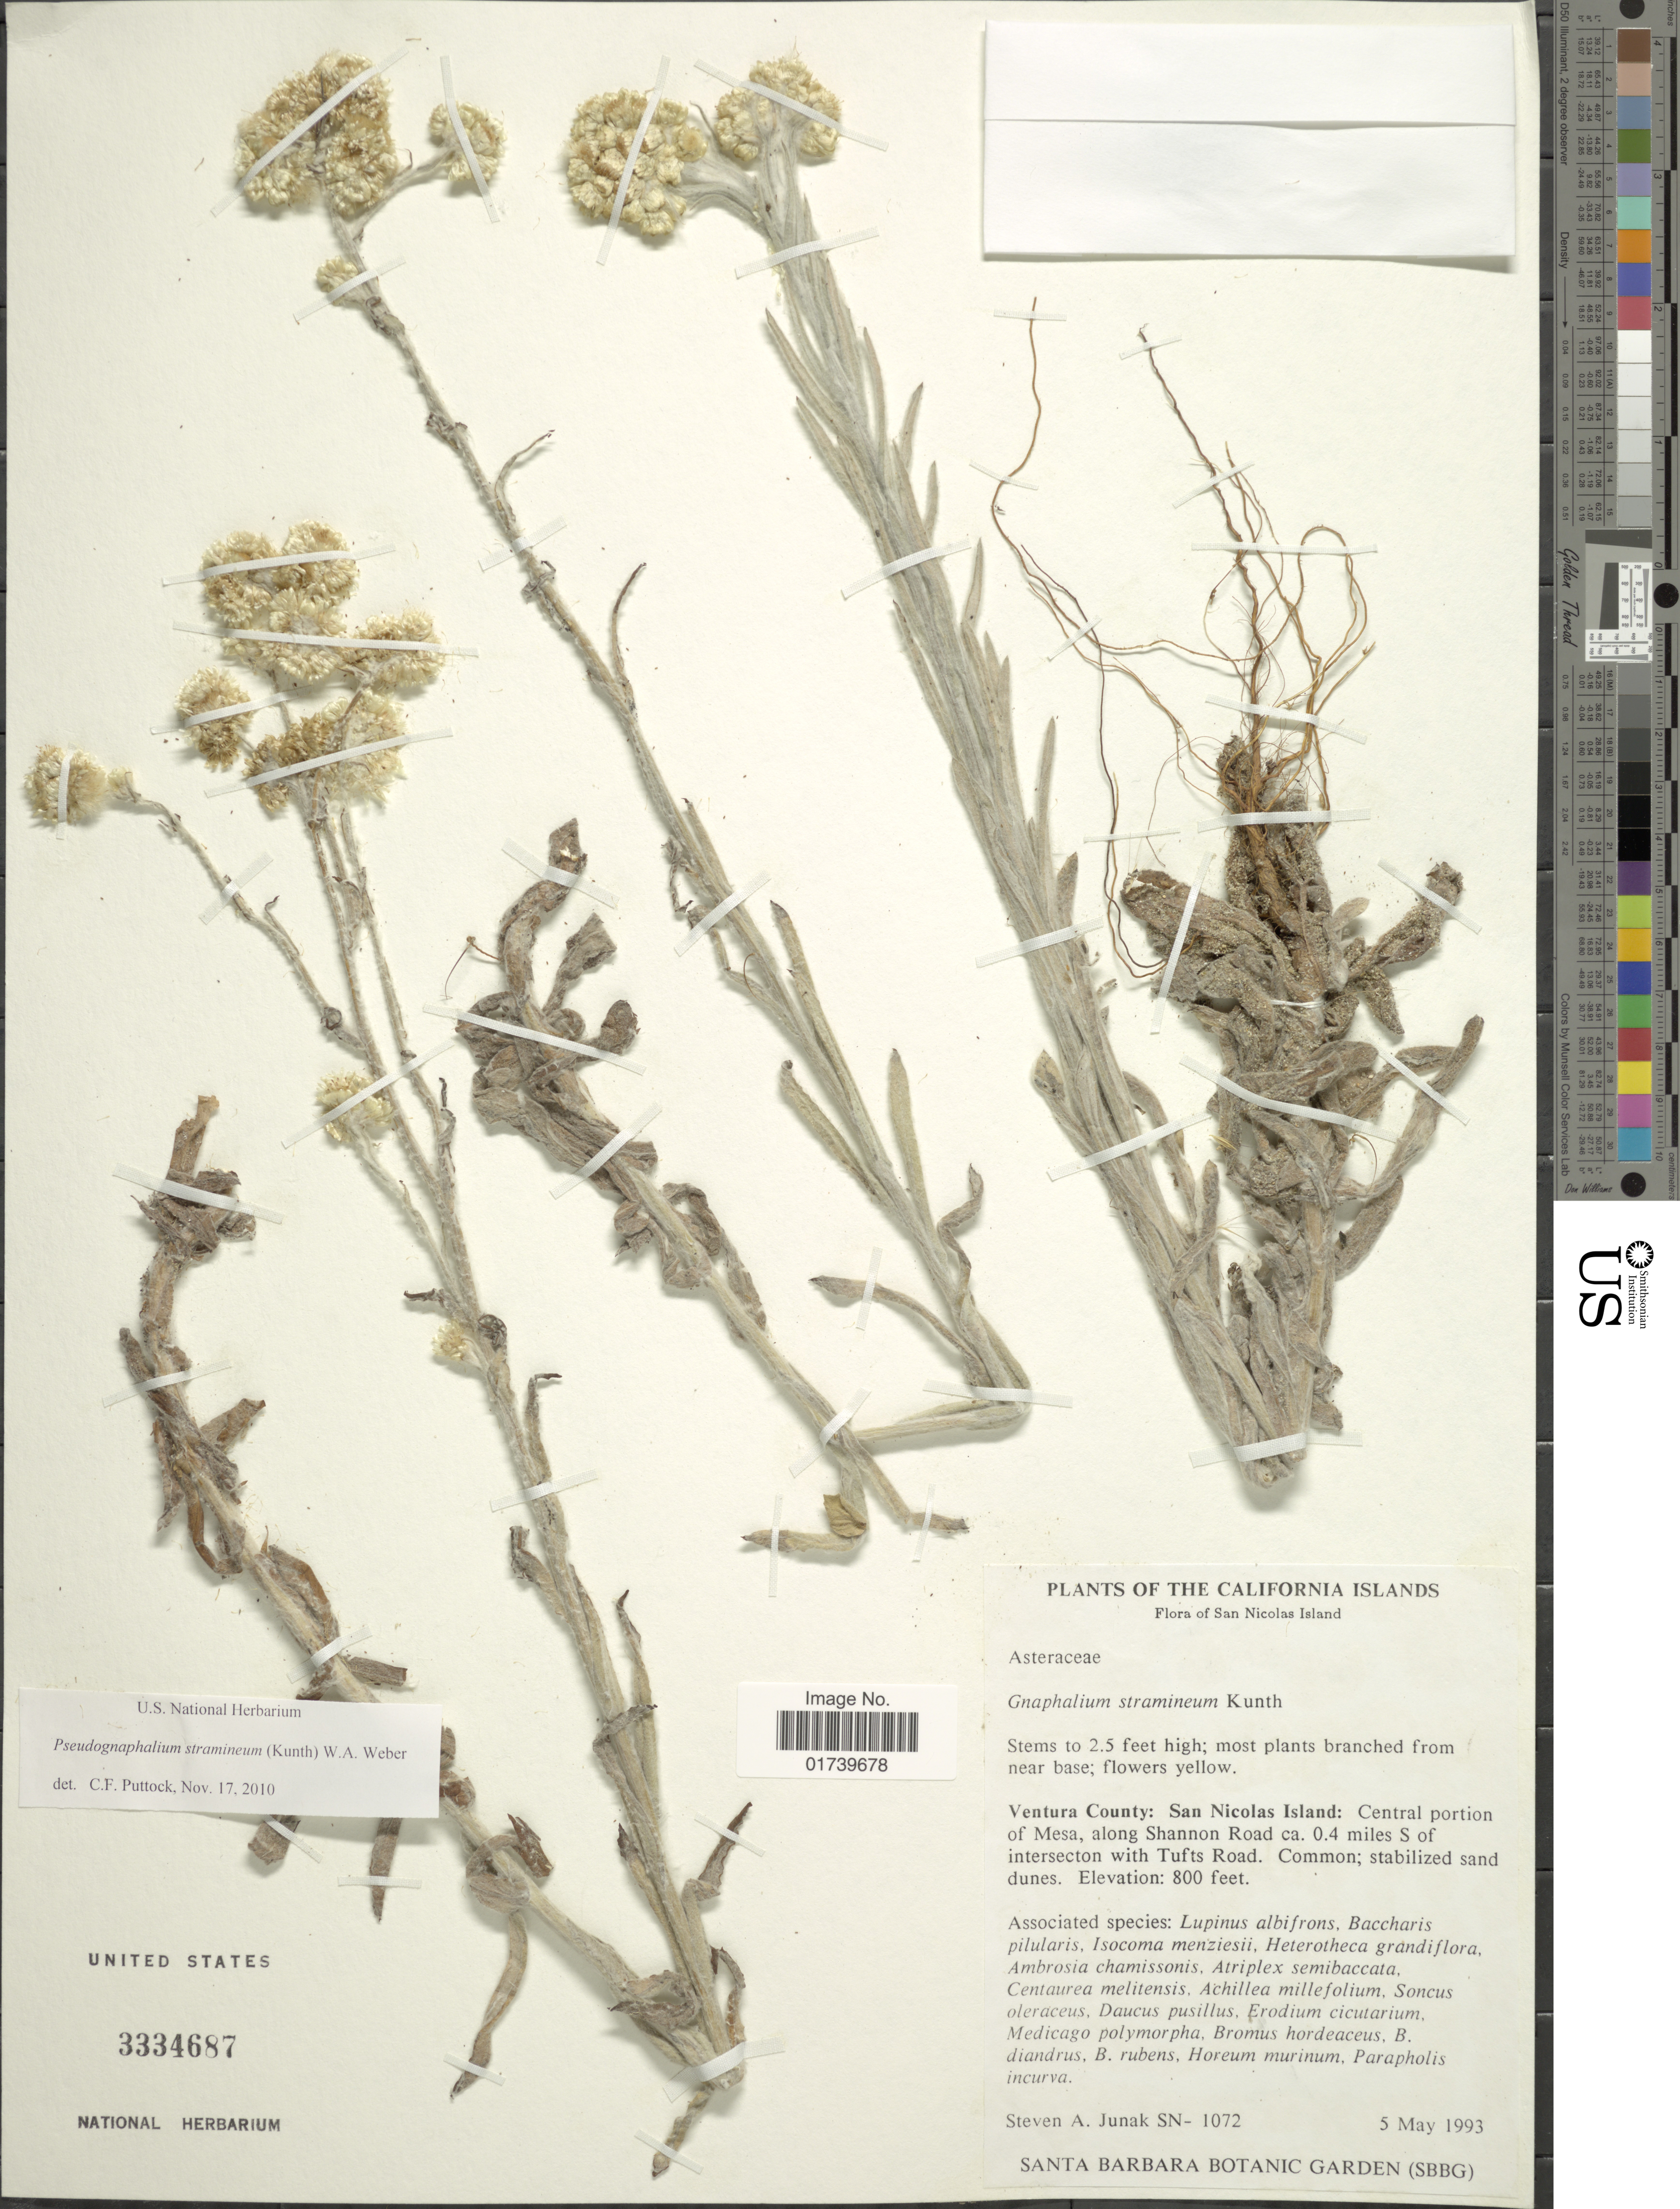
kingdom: Plantae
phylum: Tracheophyta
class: Magnoliopsida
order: Asterales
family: Asteraceae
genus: Pseudognaphalium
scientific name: Pseudognaphalium stramineum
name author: (Kunth) Anderb.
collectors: S. Junak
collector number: SN-1072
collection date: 1993-05-05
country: United States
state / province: California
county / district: Ventura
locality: California Islands, Ventura County: San Nicolas Island: Central portion of Mesa, along Shannon Road ca. 0.4 miles S of intersection with Tufts Road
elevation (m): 244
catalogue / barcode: US 3334687